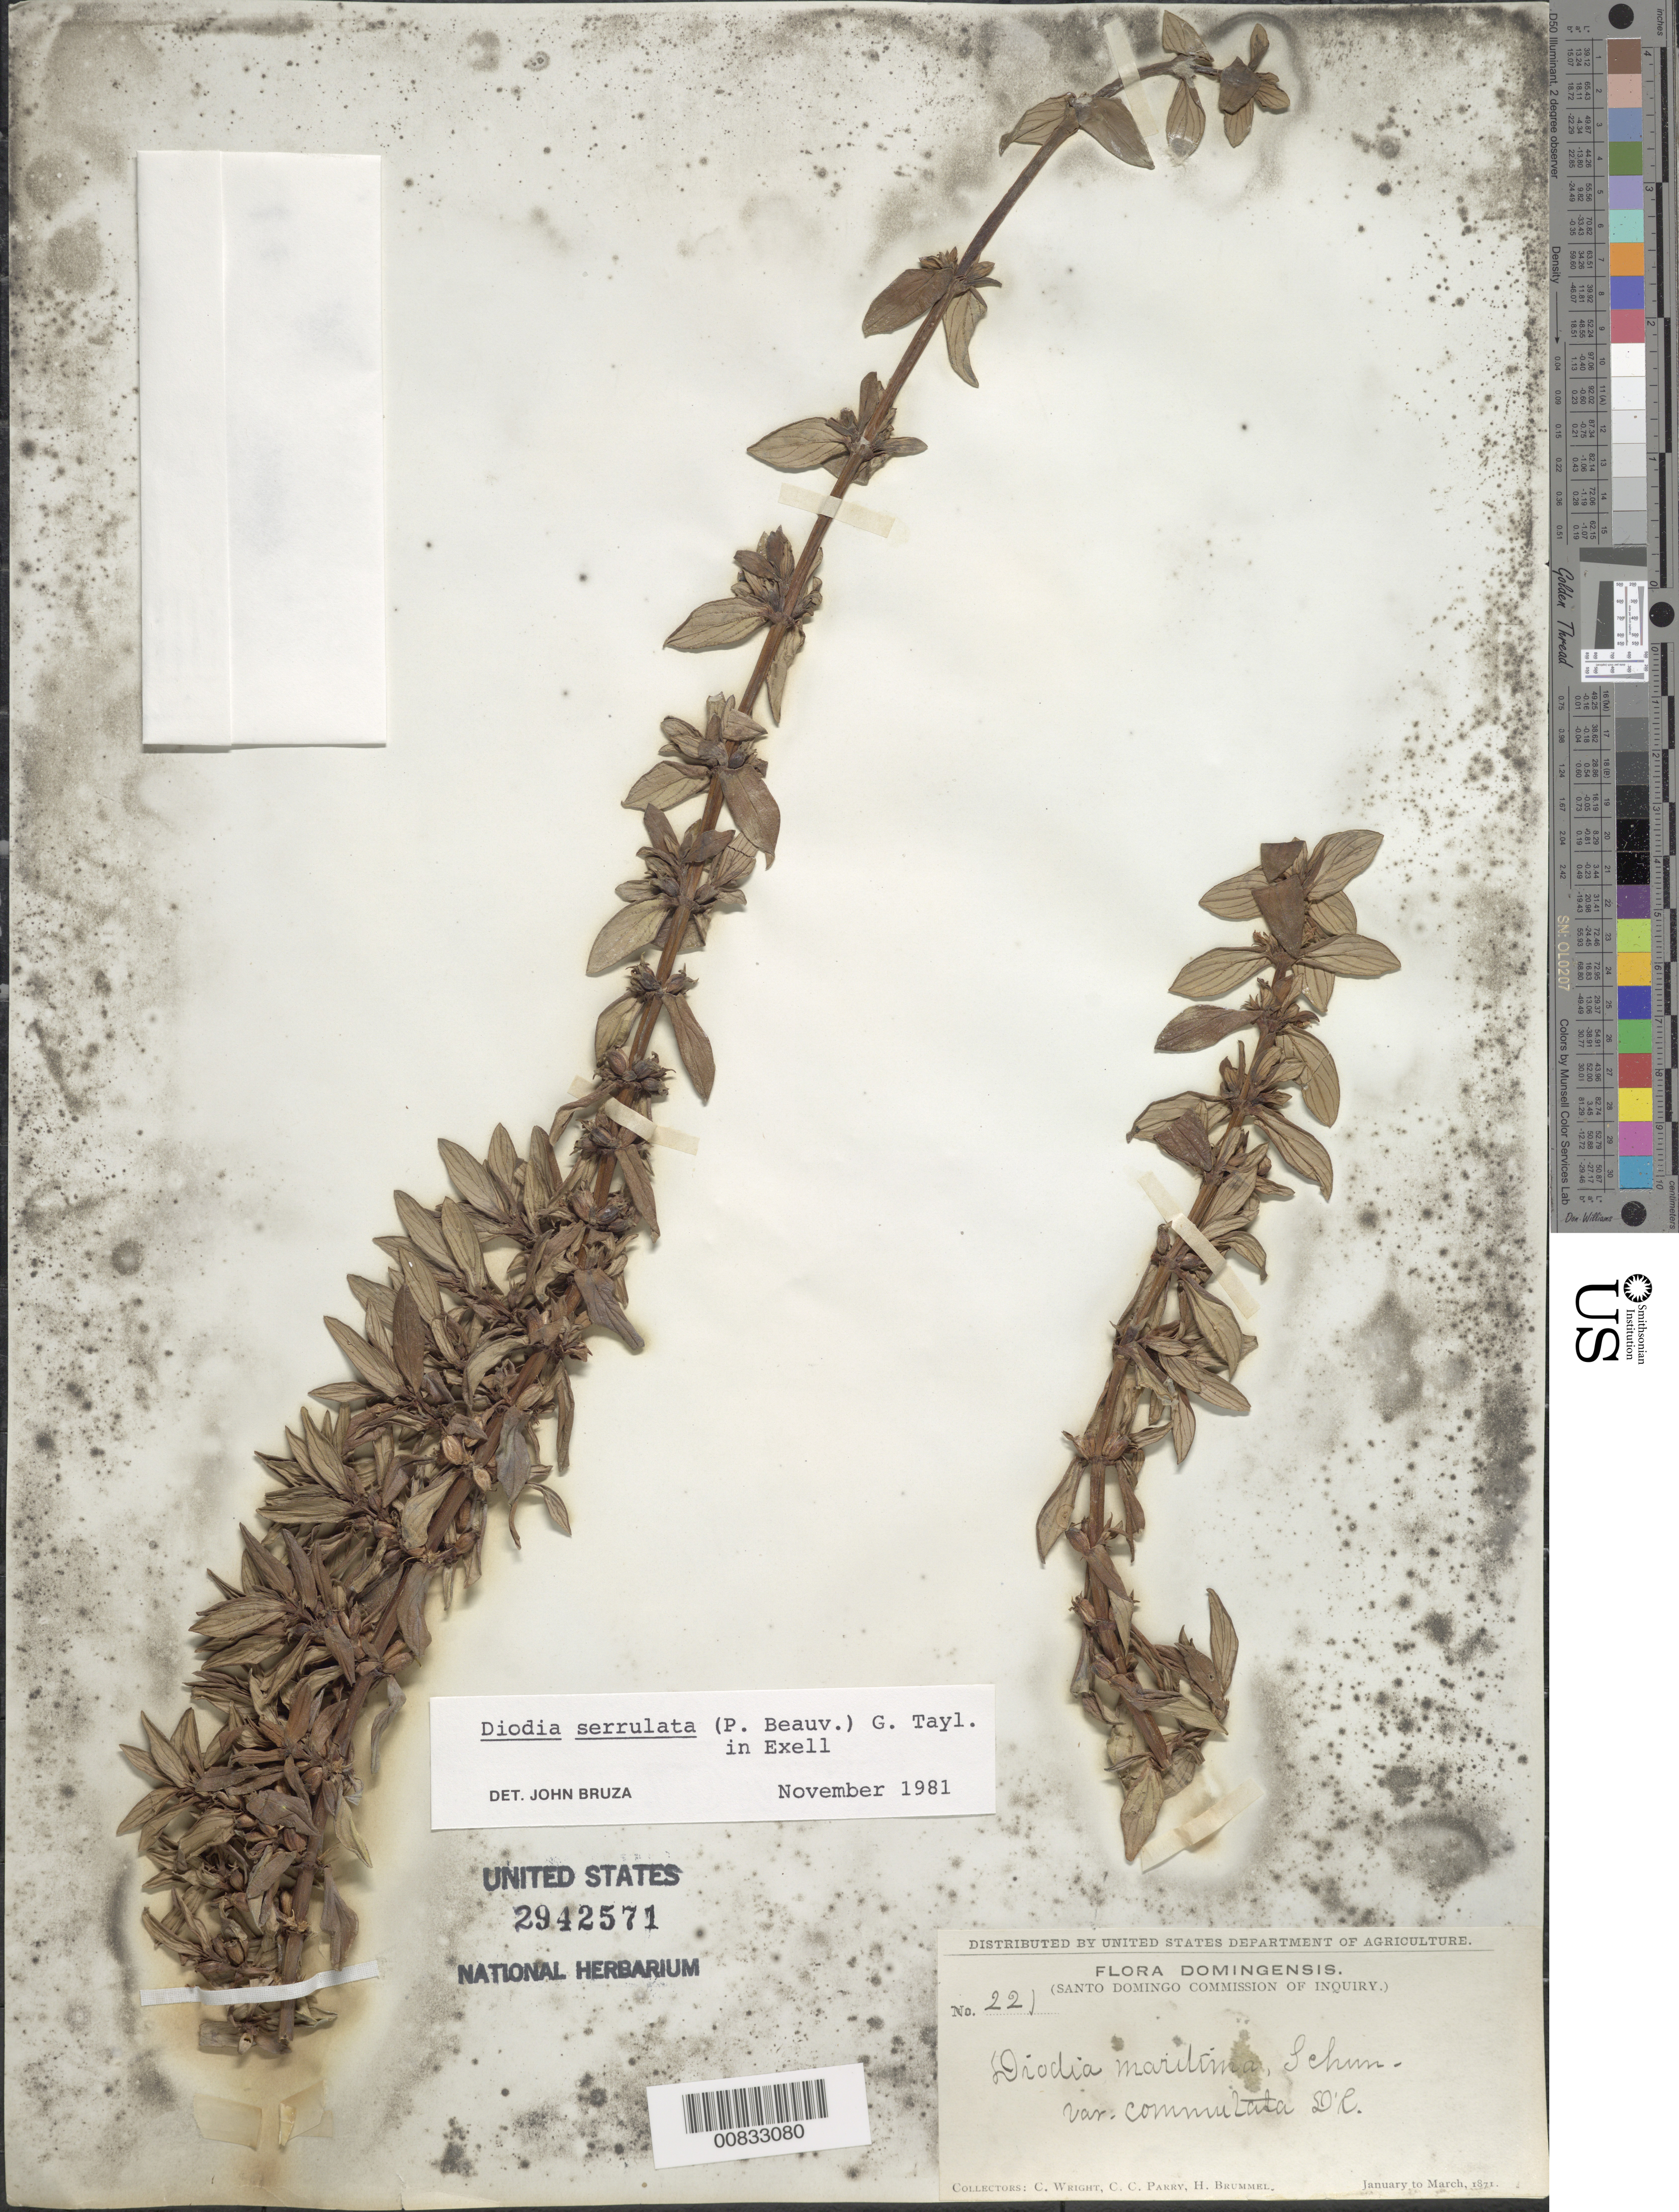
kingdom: Plantae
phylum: Tracheophyta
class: Magnoliopsida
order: Gentianales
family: Rubiaceae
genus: Diodia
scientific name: Diodia serrulata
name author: (P. Beauv.) G. Taylor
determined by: Vincent, Michael A.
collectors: C. Wright, C. C. Parry & H. Brummel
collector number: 221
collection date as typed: Jan 1871 to -- Mar 1871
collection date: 1871-01/1871-03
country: Dominican Republic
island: Hispaniola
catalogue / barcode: US 2942571